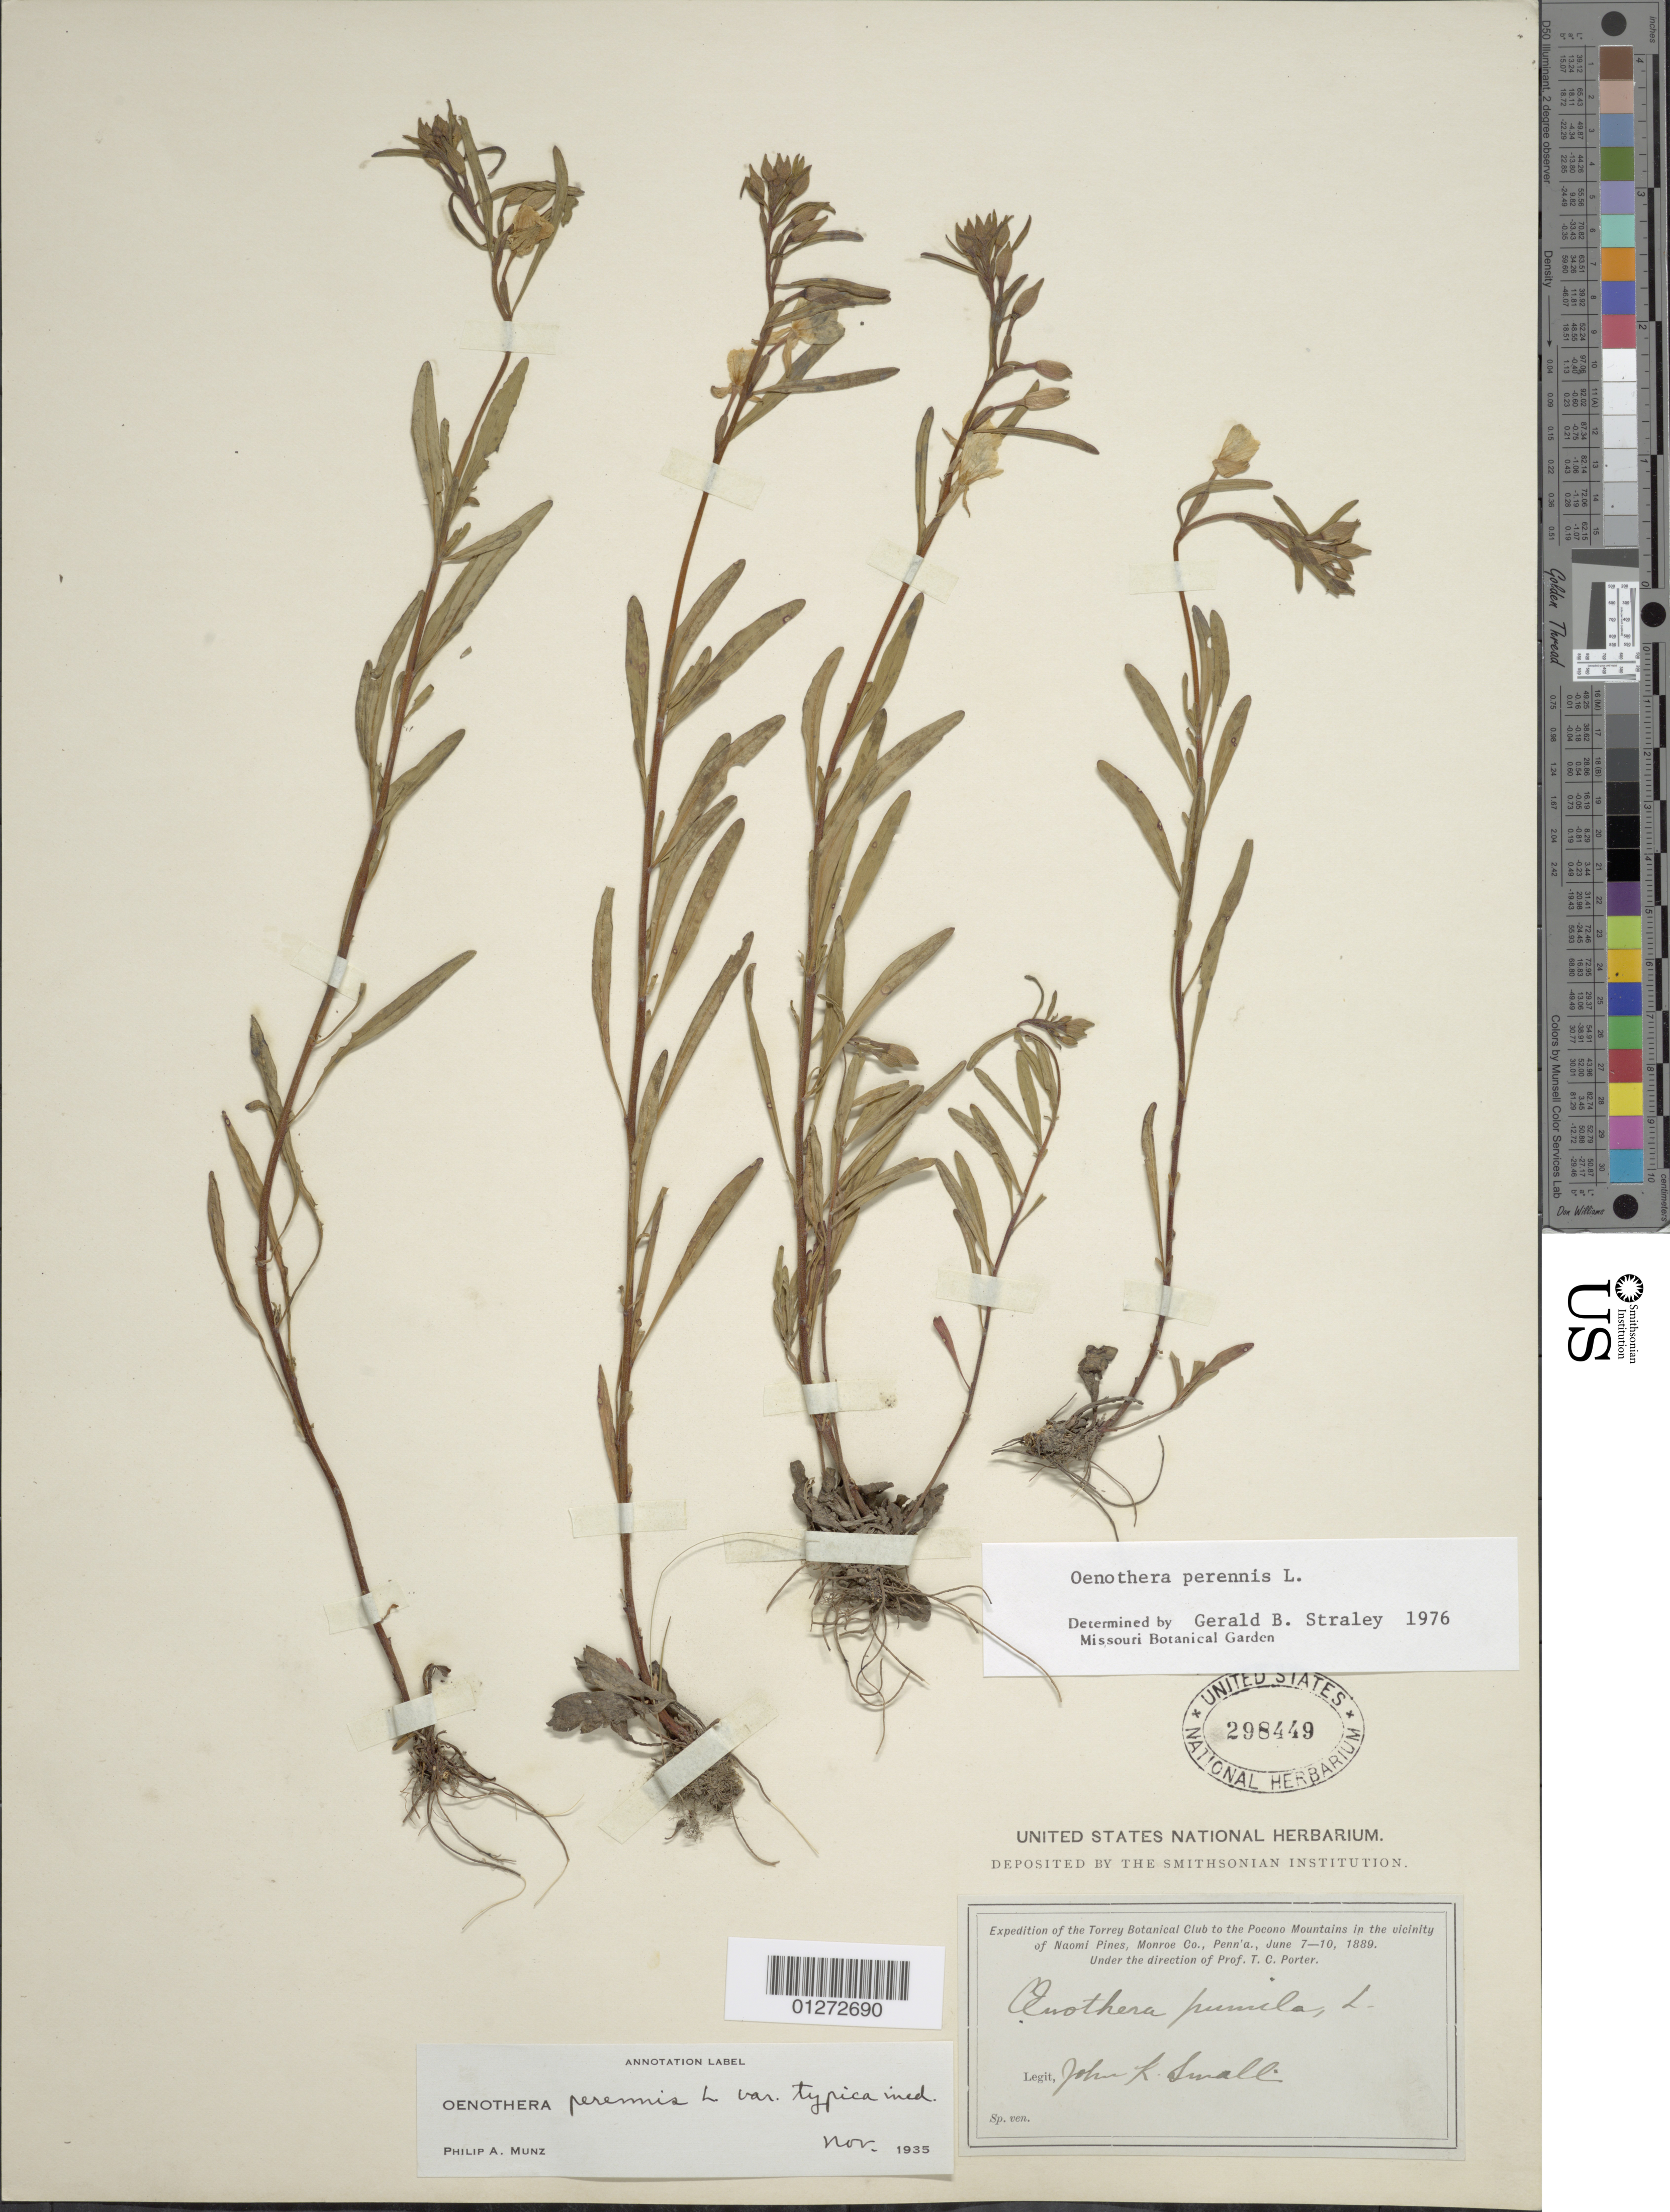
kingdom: Plantae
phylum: Tracheophyta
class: Magnoliopsida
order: Myrtales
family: Onagraceae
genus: Oenothera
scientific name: Oenothera perennis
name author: L.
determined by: Straley, G. B.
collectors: T. C. Porter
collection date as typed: Jun 7-10, 1889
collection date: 1889-06-07/1889-06-10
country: United States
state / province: Pennsylvania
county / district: Monroe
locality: Pocono Mts. in the vicinity of Naomi Pines.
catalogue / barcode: US 298449